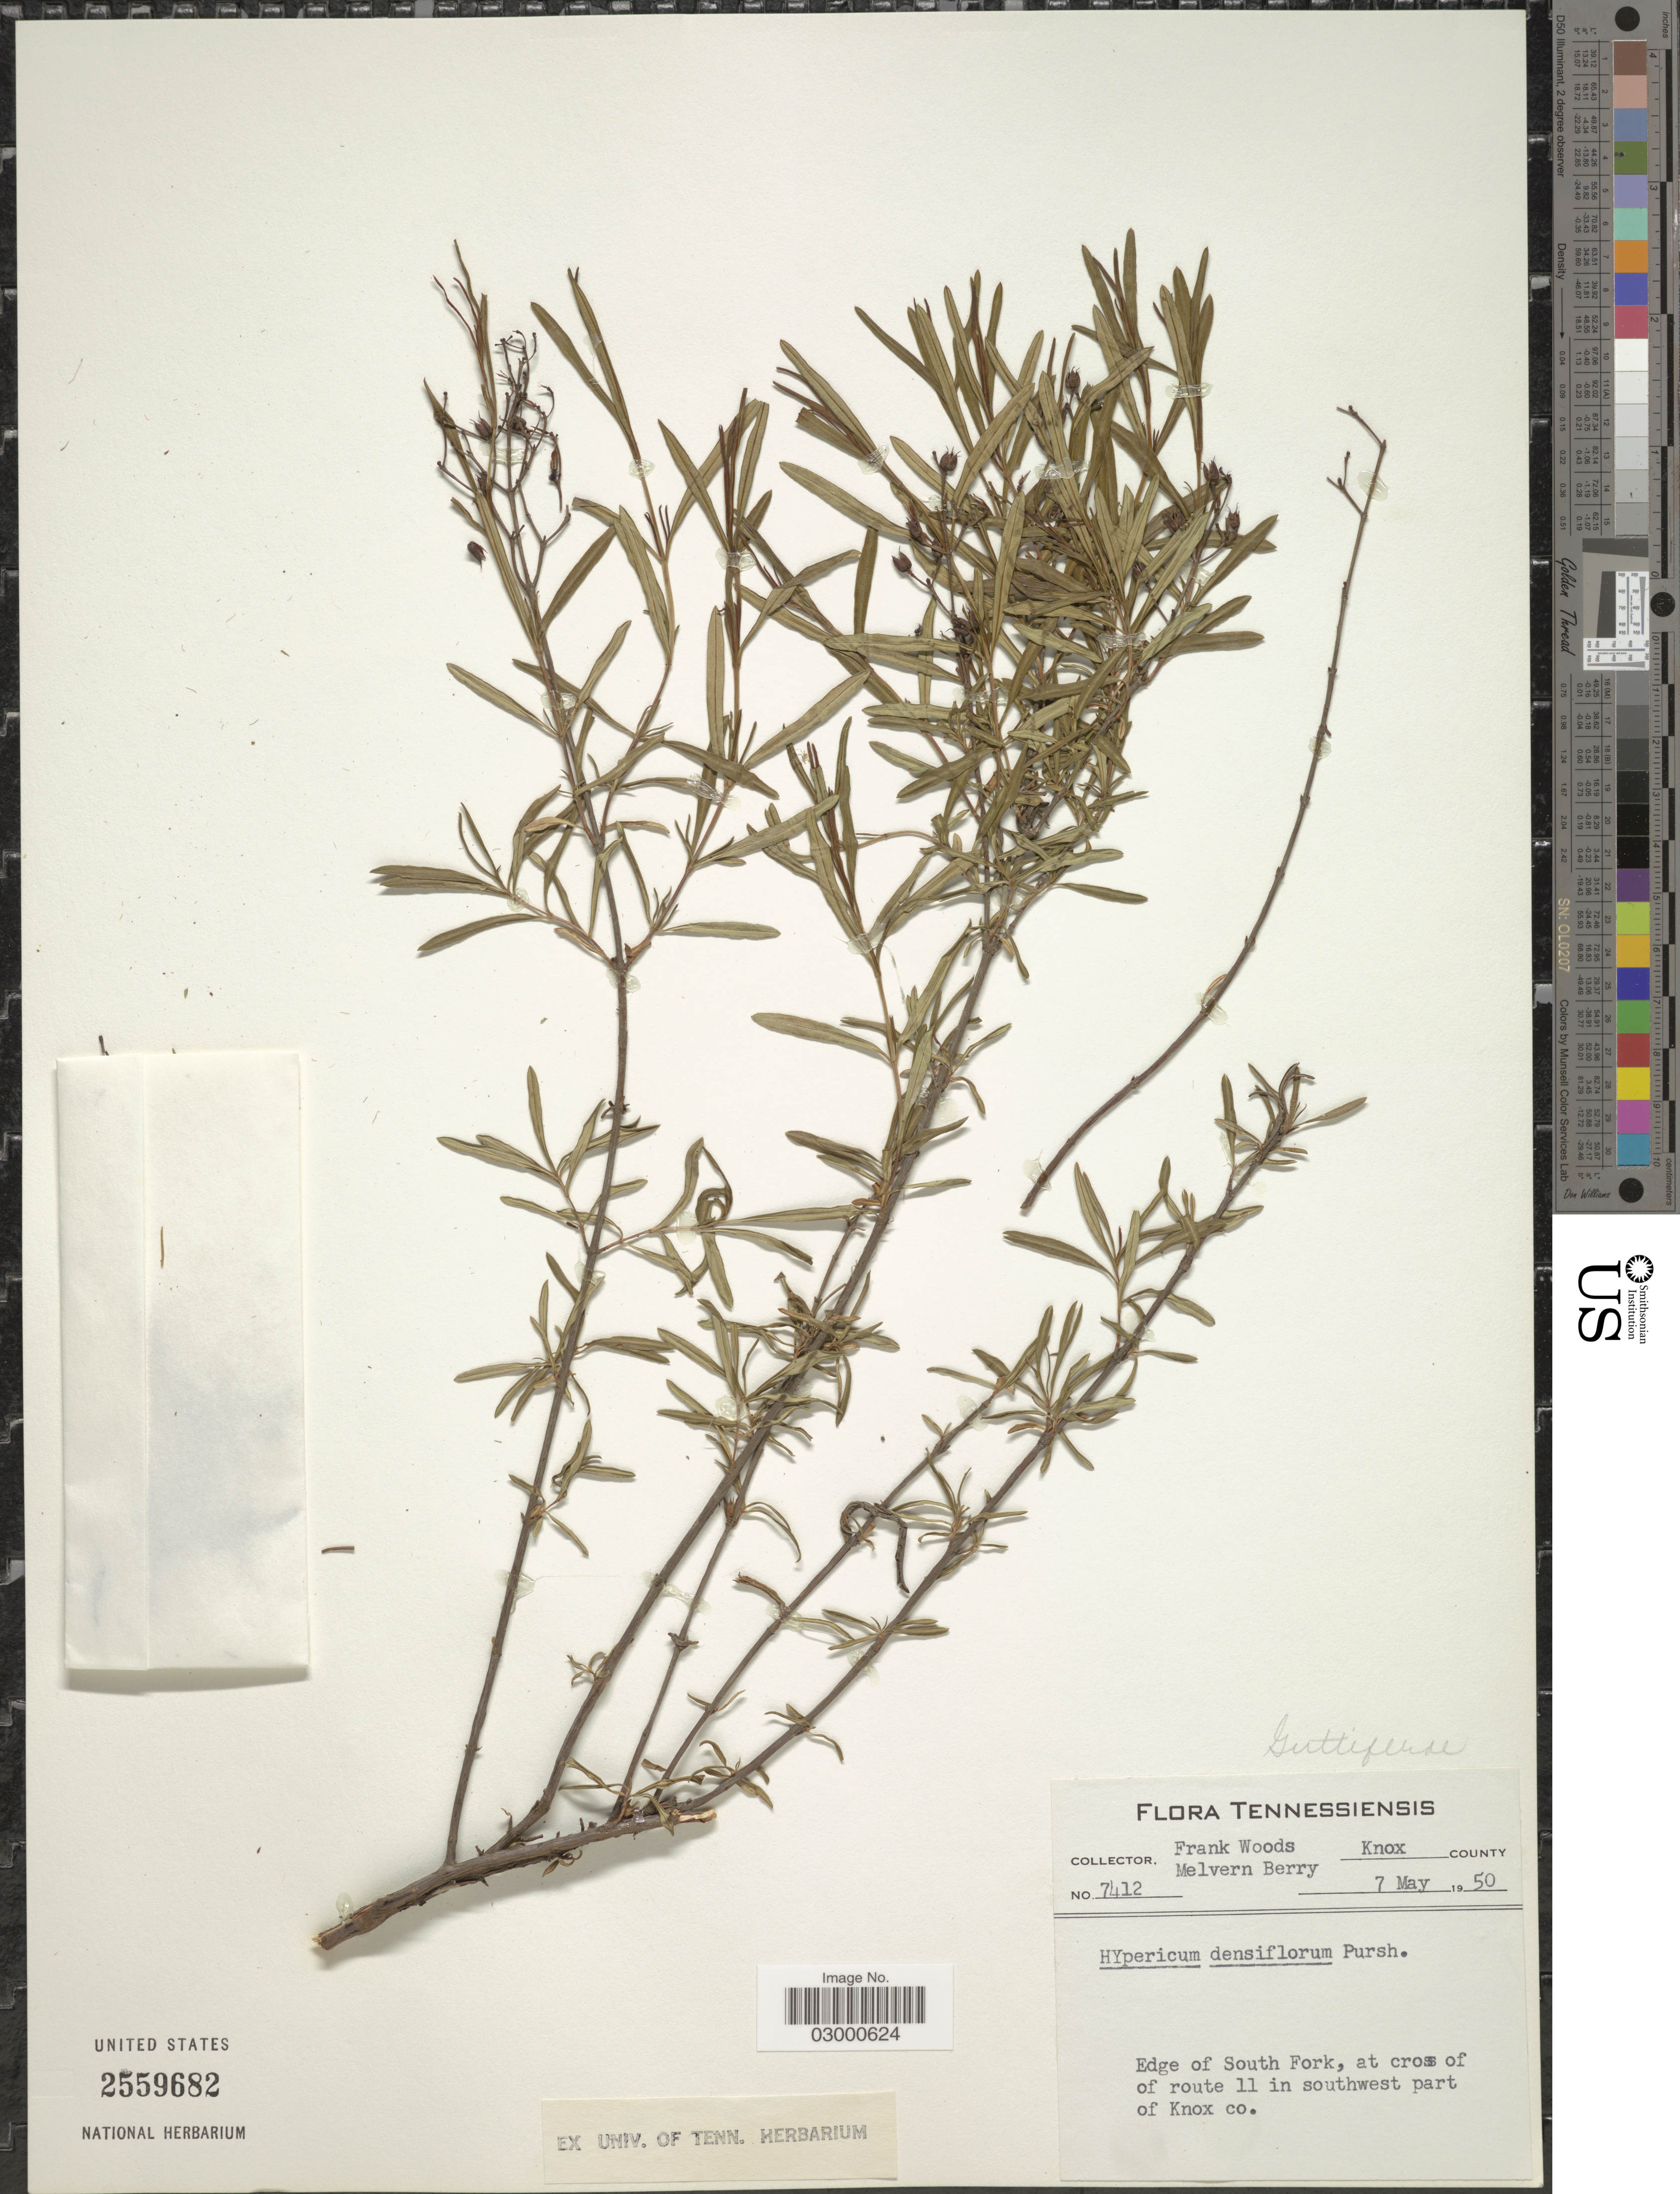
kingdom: Plantae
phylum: Tracheophyta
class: Magnoliopsida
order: Malpighiales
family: Hypericaceae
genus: Hypericum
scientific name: Hypericum densiflorum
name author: Pursh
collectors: F. Woods & M. Berry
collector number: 7412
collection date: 1950-05-07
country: United States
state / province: Tennessee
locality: Knox County. Edge of South Fork, at cross of route 11 in southwest part of Knox Co.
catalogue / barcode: US 2559682